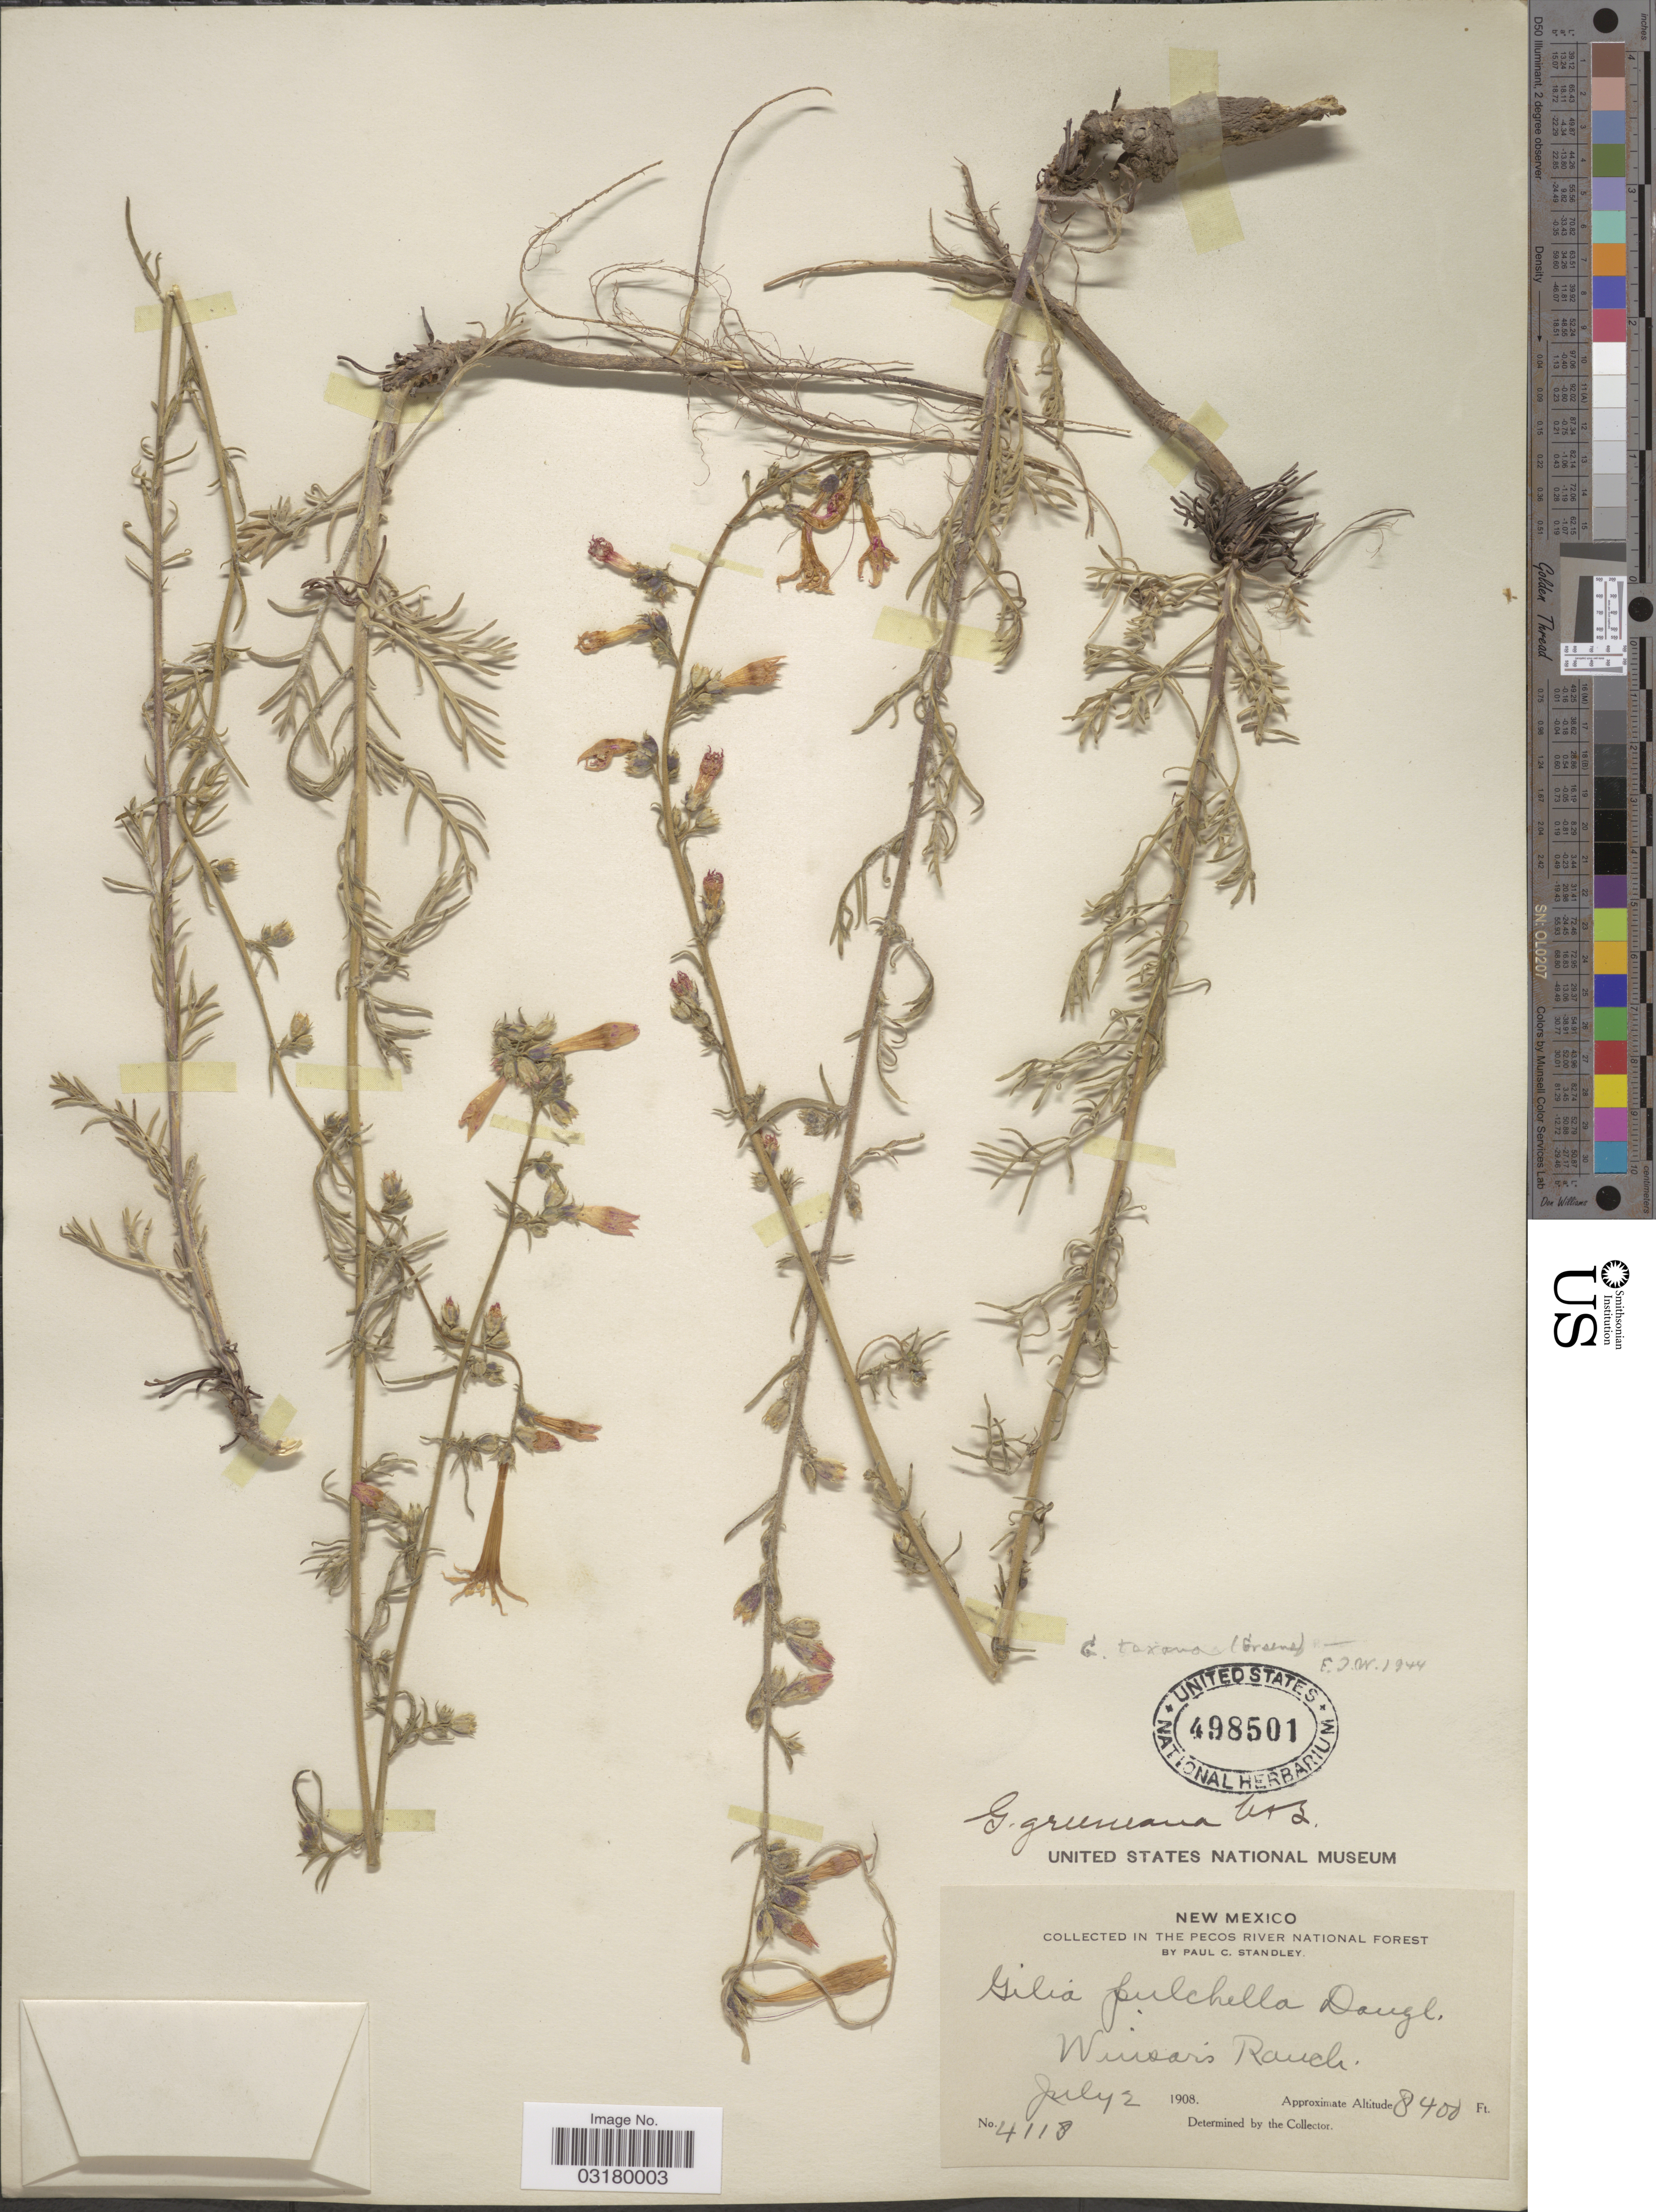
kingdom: Plantae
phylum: Tracheophyta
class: Magnoliopsida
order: Ericales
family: Polemoniaceae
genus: Ipomopsis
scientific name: Ipomopsis aggregata subsp. formosissima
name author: (Greene) Wherry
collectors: P. C. Standley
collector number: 4118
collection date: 1908-07-02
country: United States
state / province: New Mexico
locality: Collected in the Pecos River National Forest. Winsar's Ranch.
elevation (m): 2560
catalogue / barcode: US 498501